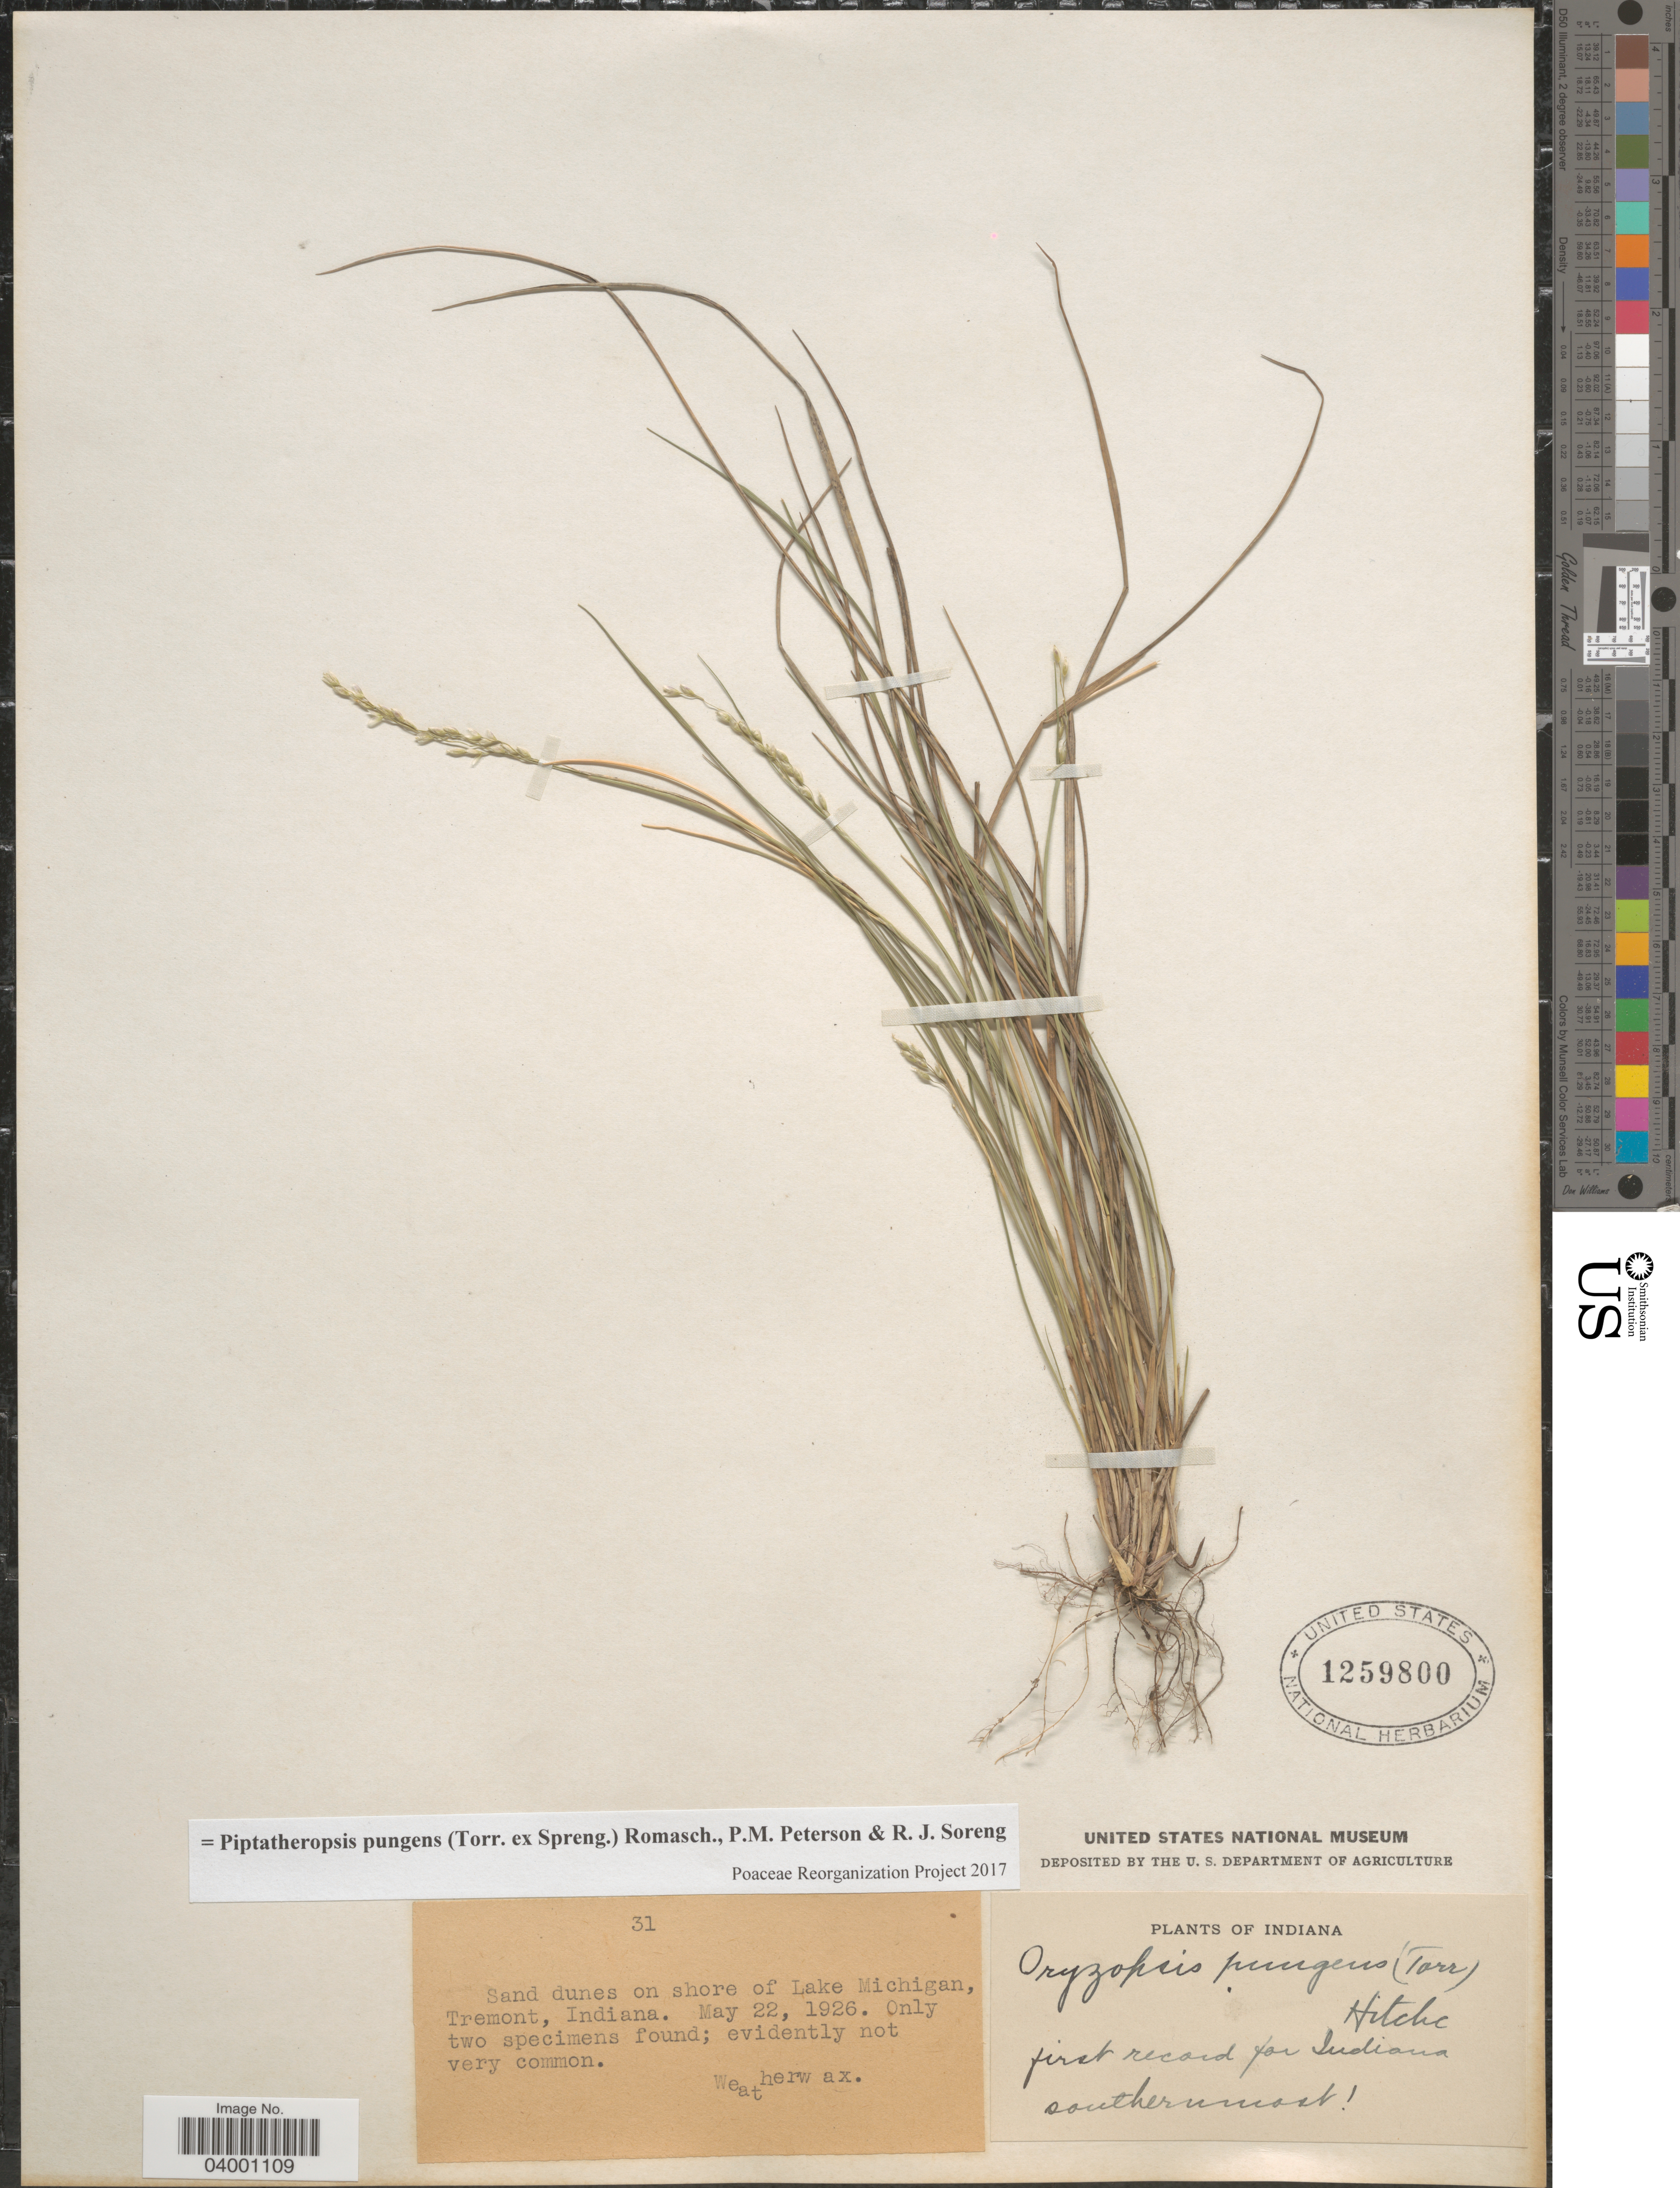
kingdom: Plantae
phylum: Tracheophyta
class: Liliopsida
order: Poales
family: Poaceae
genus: Piptatheropsis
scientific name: Piptatheropsis pungens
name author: (Torr. ex Spreng.) Romasch. et al.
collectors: -. Weatherwax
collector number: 31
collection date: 1926-05-22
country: United States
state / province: Indiana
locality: On shore of Lake Michigan, Tremont. Southernmost [unsure placement].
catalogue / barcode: US 1259800